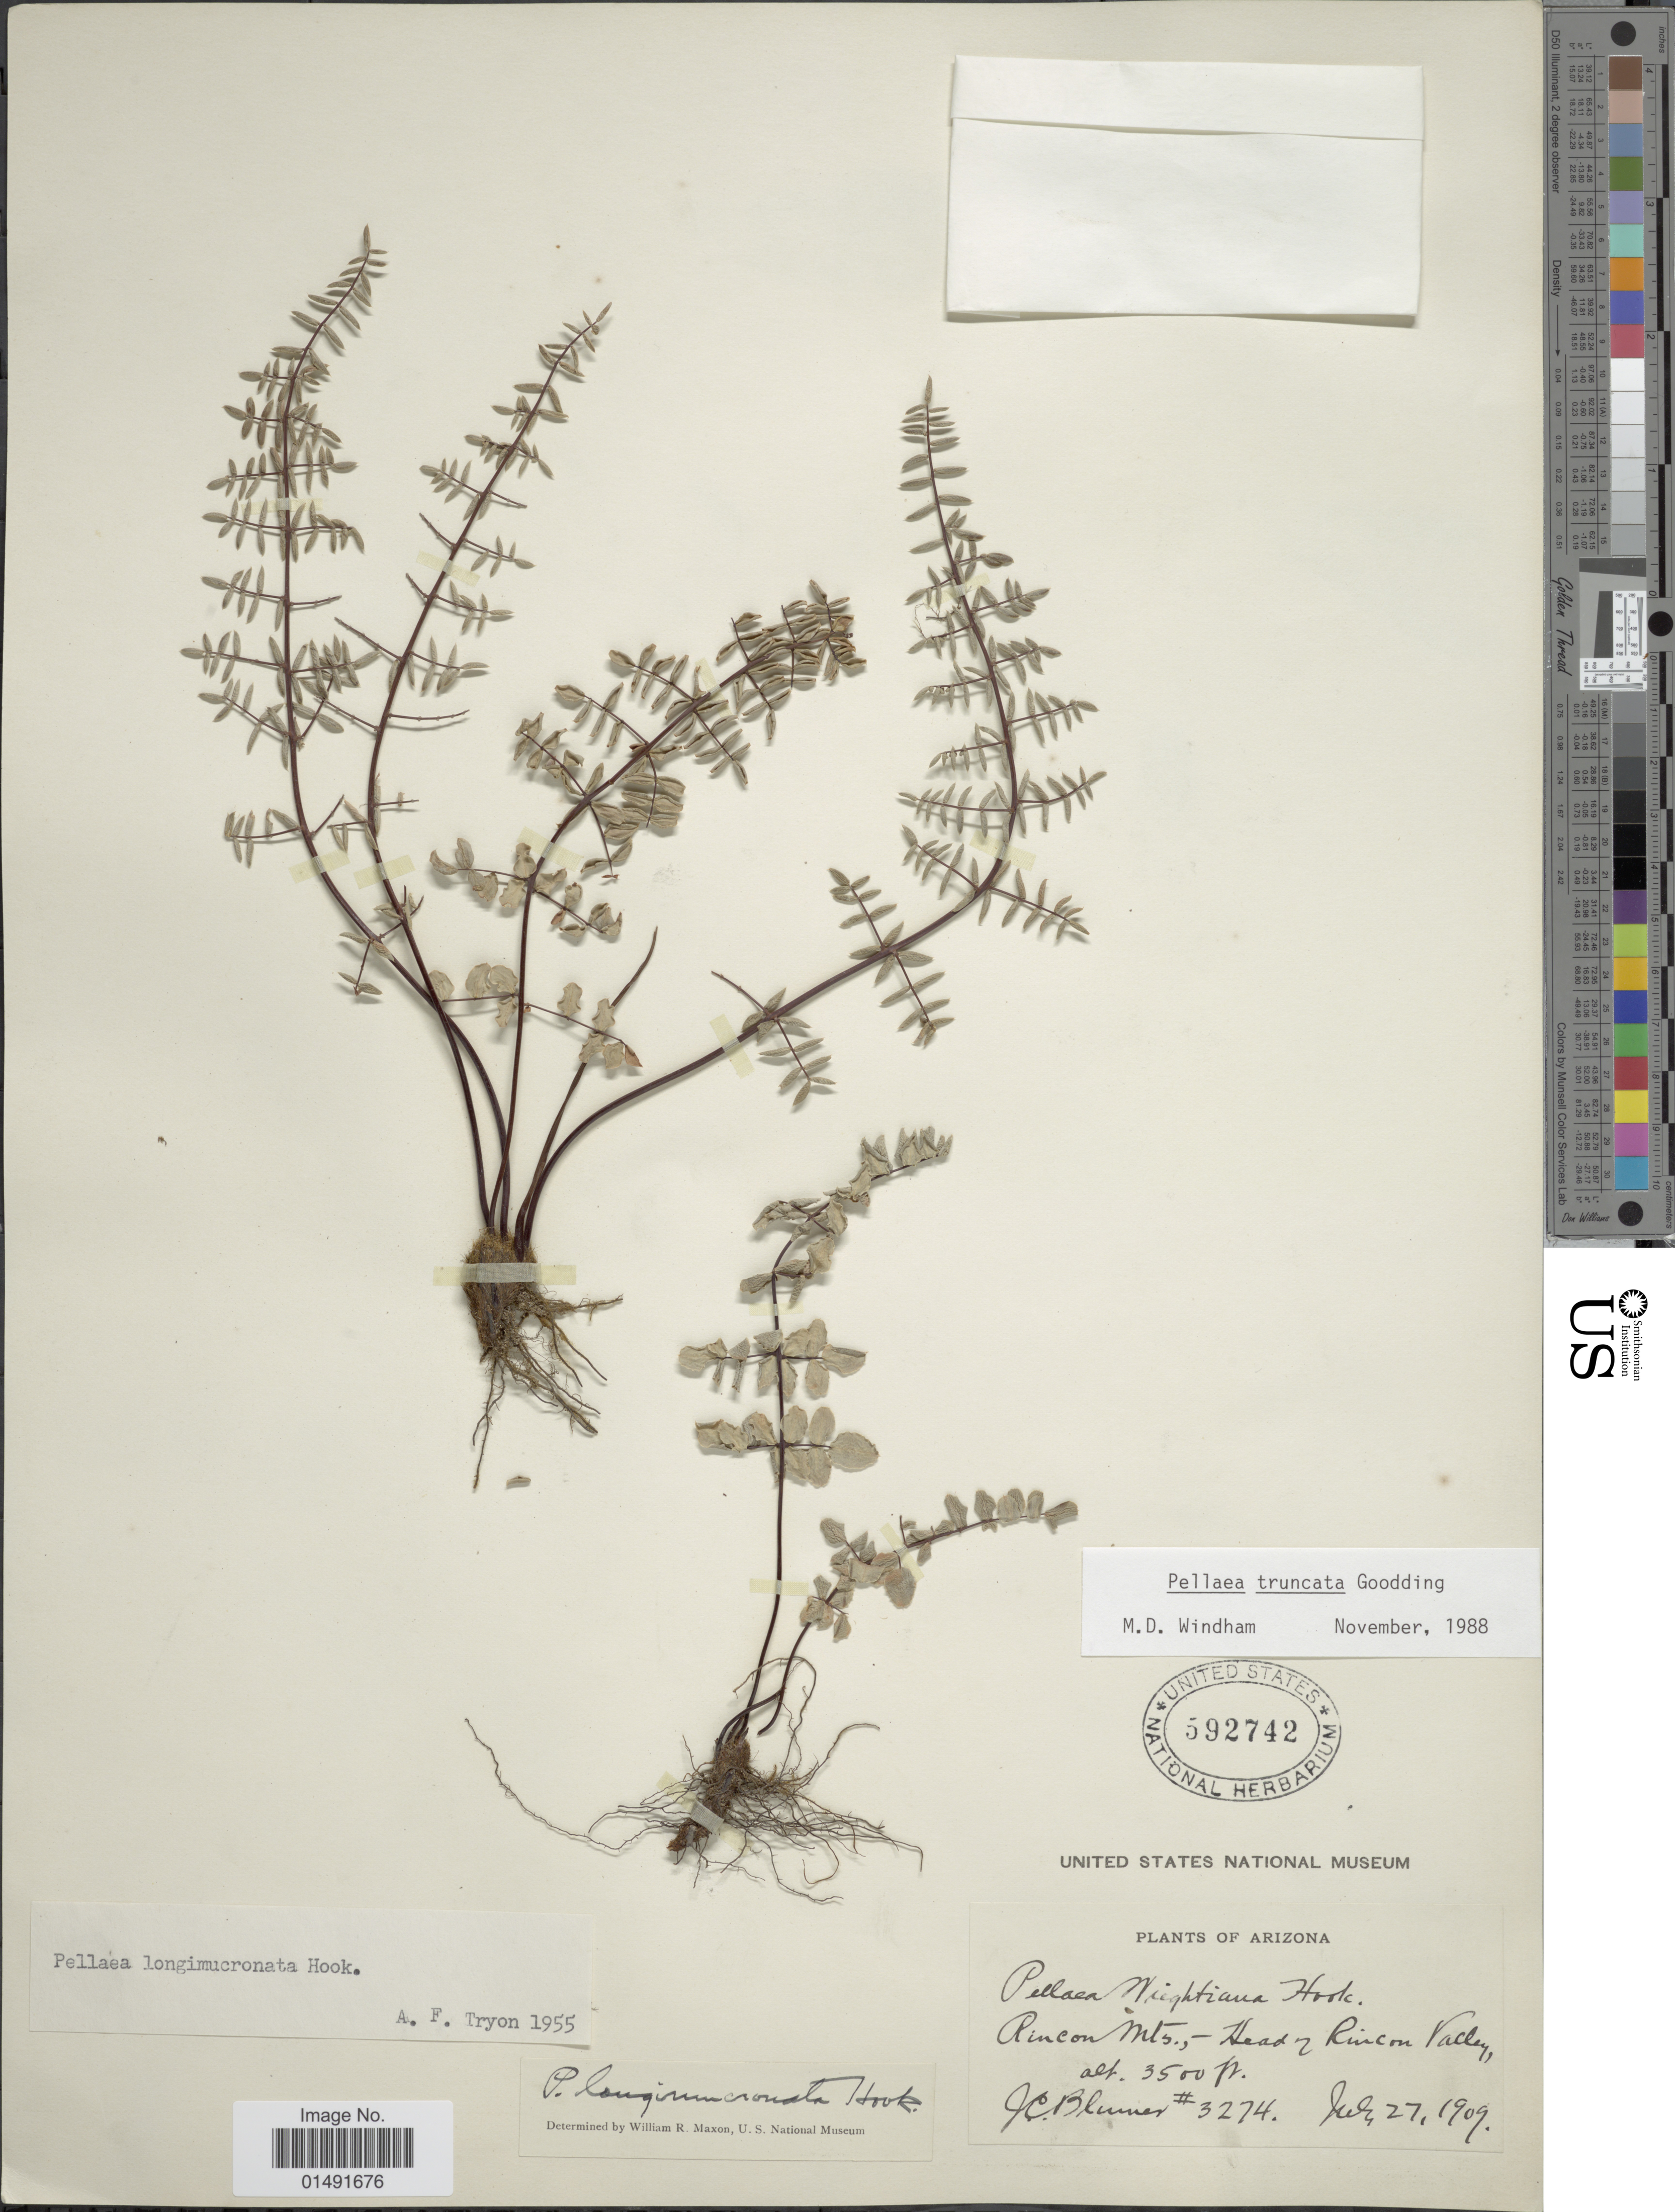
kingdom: Plantae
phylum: Tracheophyta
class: Polypodiopsida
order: Polypodiales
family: Pteridaceae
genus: Pellaea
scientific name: Pellaea truncata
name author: Goodd.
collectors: J. C. Blumer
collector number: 3274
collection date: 1909-07-27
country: United States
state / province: Arizona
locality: Rincon Mts.,- Head of Rincon Valley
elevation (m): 1067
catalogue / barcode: US 592742